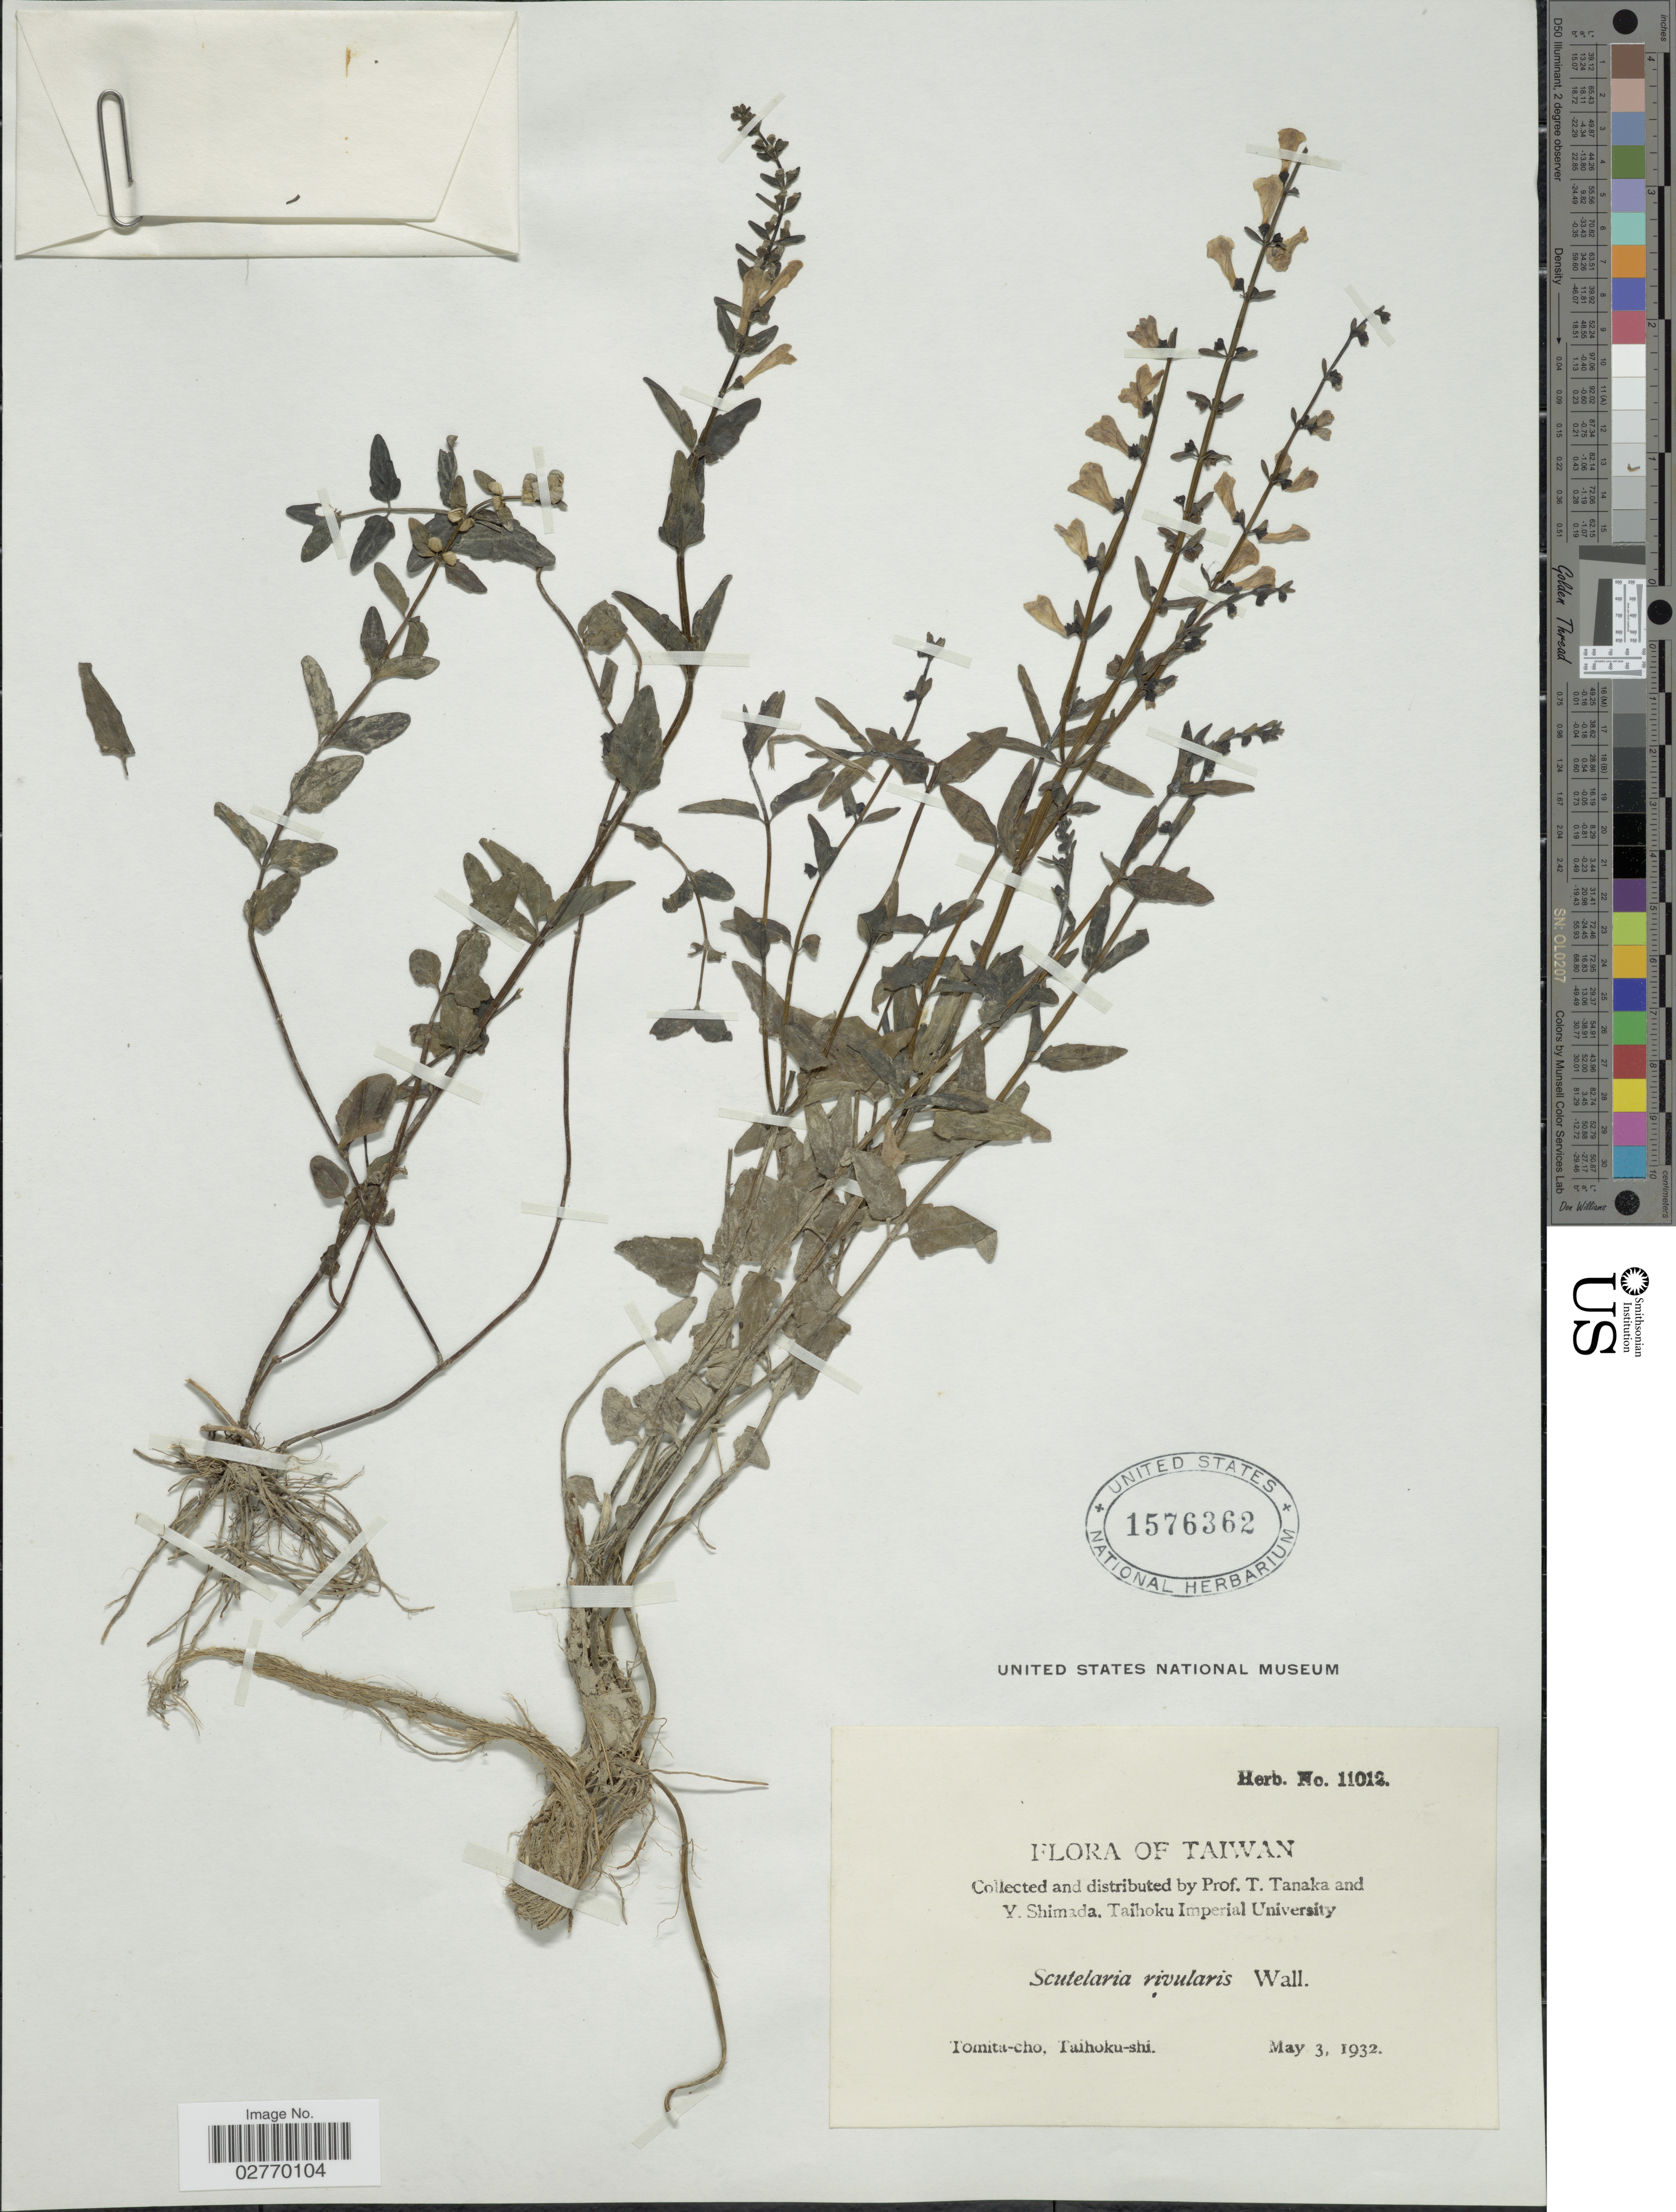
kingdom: Plantae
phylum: Tracheophyta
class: Magnoliopsida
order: Lamiales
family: Lamiaceae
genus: Scutellaria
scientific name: Scutellaria rivularis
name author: Wall. ex Benth.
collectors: T. Tanaka & Y. Shimada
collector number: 11012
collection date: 1932-05-03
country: Taiwan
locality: Tomita-cho, Taihoku-shi.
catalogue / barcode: US 1576362